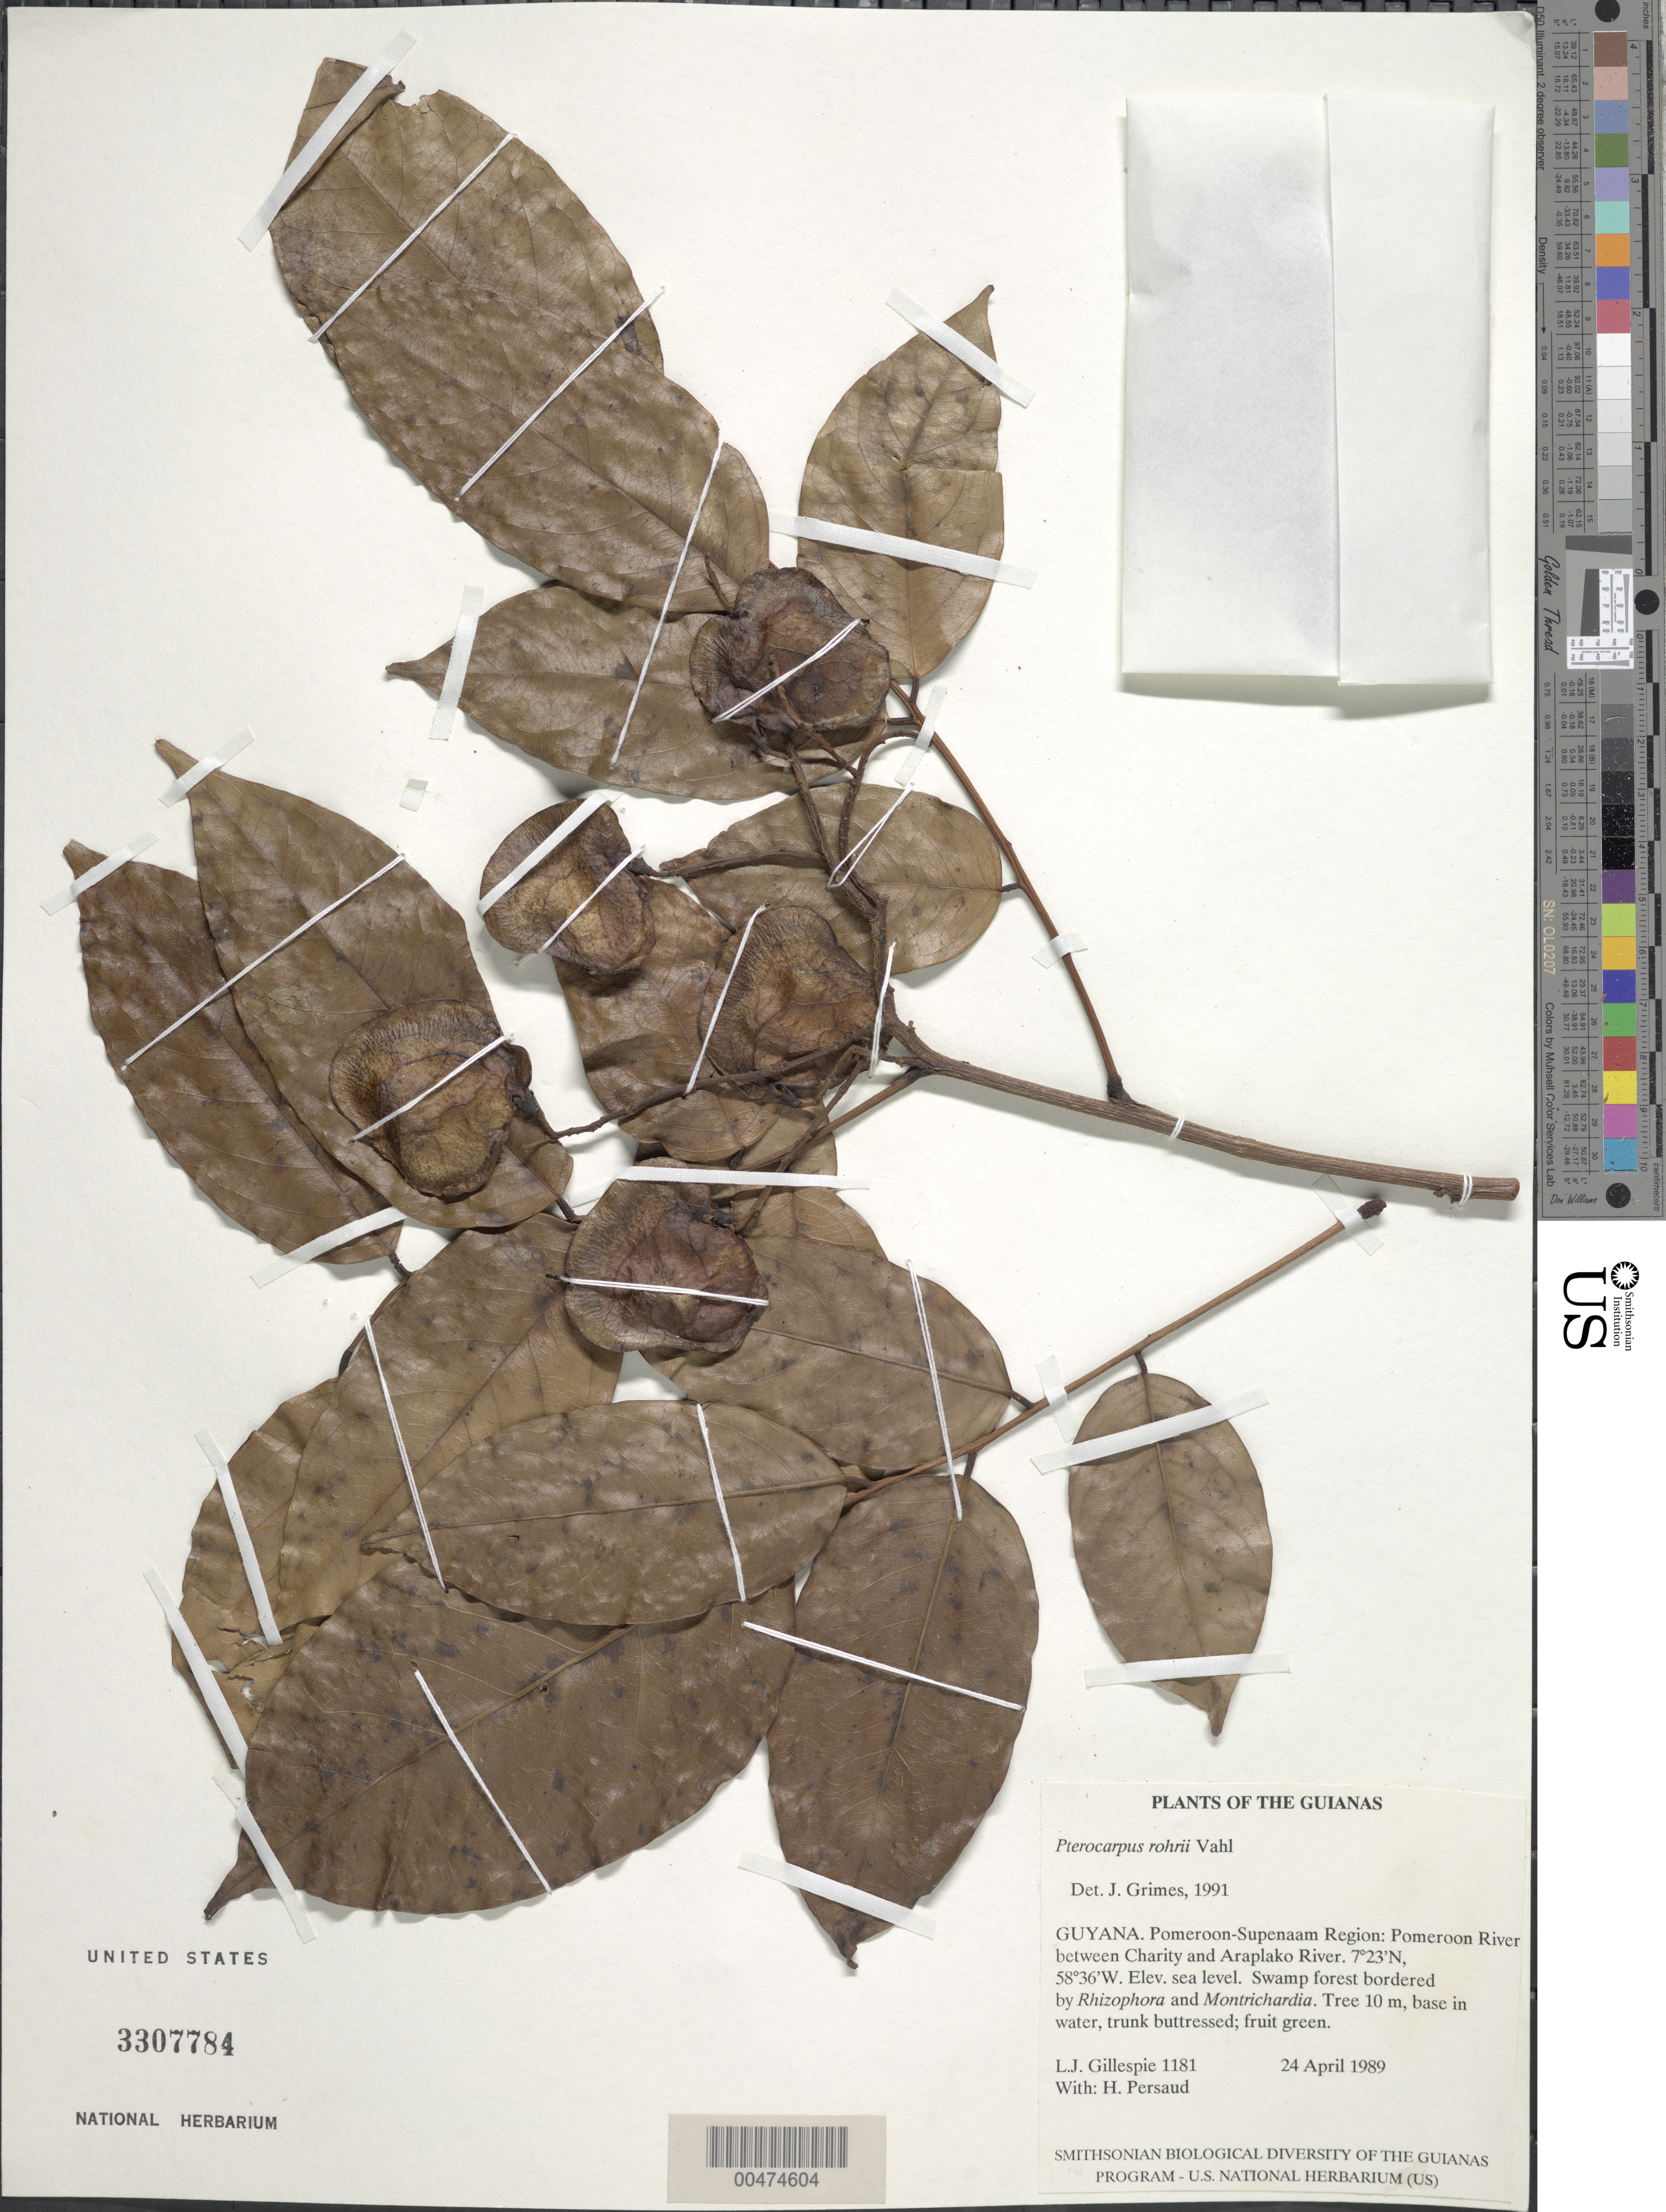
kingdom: Plantae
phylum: Tracheophyta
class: Magnoliopsida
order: Fabales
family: Fabaceae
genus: Pterocarpus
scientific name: Pterocarpus rohrii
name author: Vahl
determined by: Grimes, J.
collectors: L. J. Gillespie & H. Persaud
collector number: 1181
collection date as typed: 24 April 1989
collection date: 1989-04-24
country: Guyana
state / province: Pomeroon-Supenaam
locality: Pomeroon River between Charity and Araplako River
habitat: Swamp forest bordered by Rhizophora & Montrichardia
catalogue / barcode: US 3307784